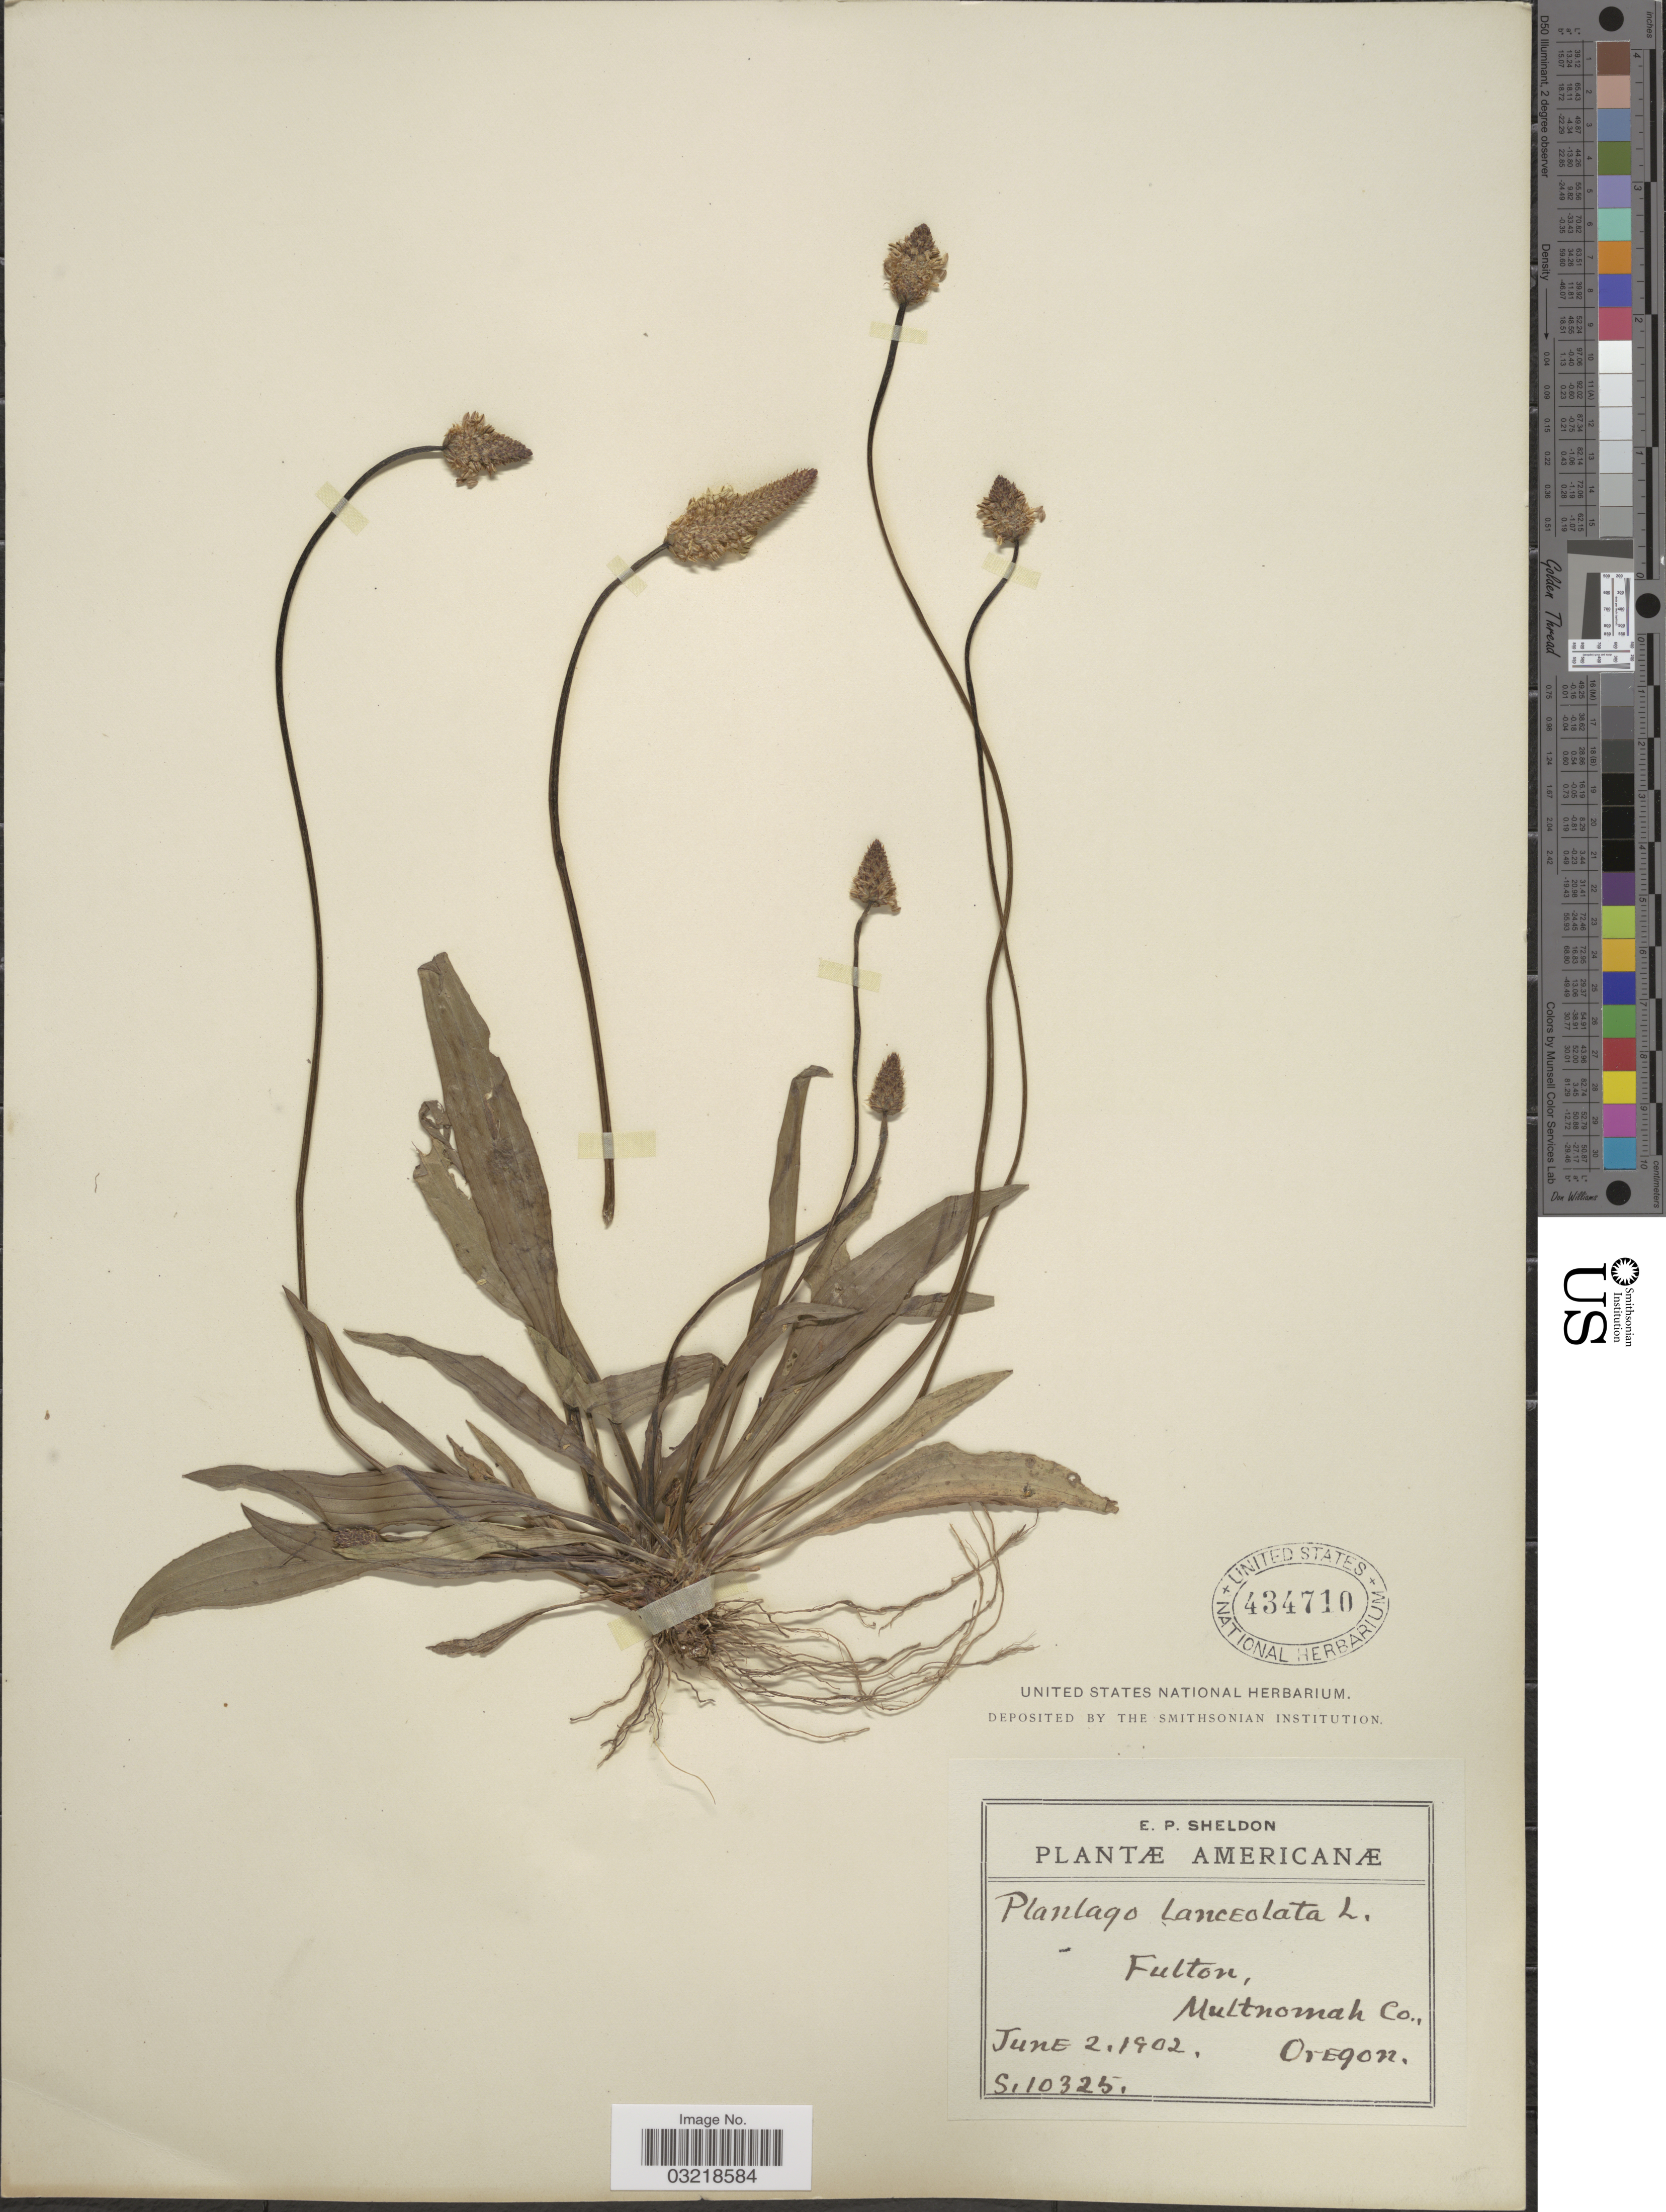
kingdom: Plantae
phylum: Tracheophyta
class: Magnoliopsida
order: Lamiales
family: Plantaginaceae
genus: Plantago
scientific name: Plantago lanceolata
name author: L.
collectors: E. P. Sheldon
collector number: S10325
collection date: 1902-06-02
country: United States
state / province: Oregon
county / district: Multnomah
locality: Fulton, Multnomah Co.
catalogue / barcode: US 434710